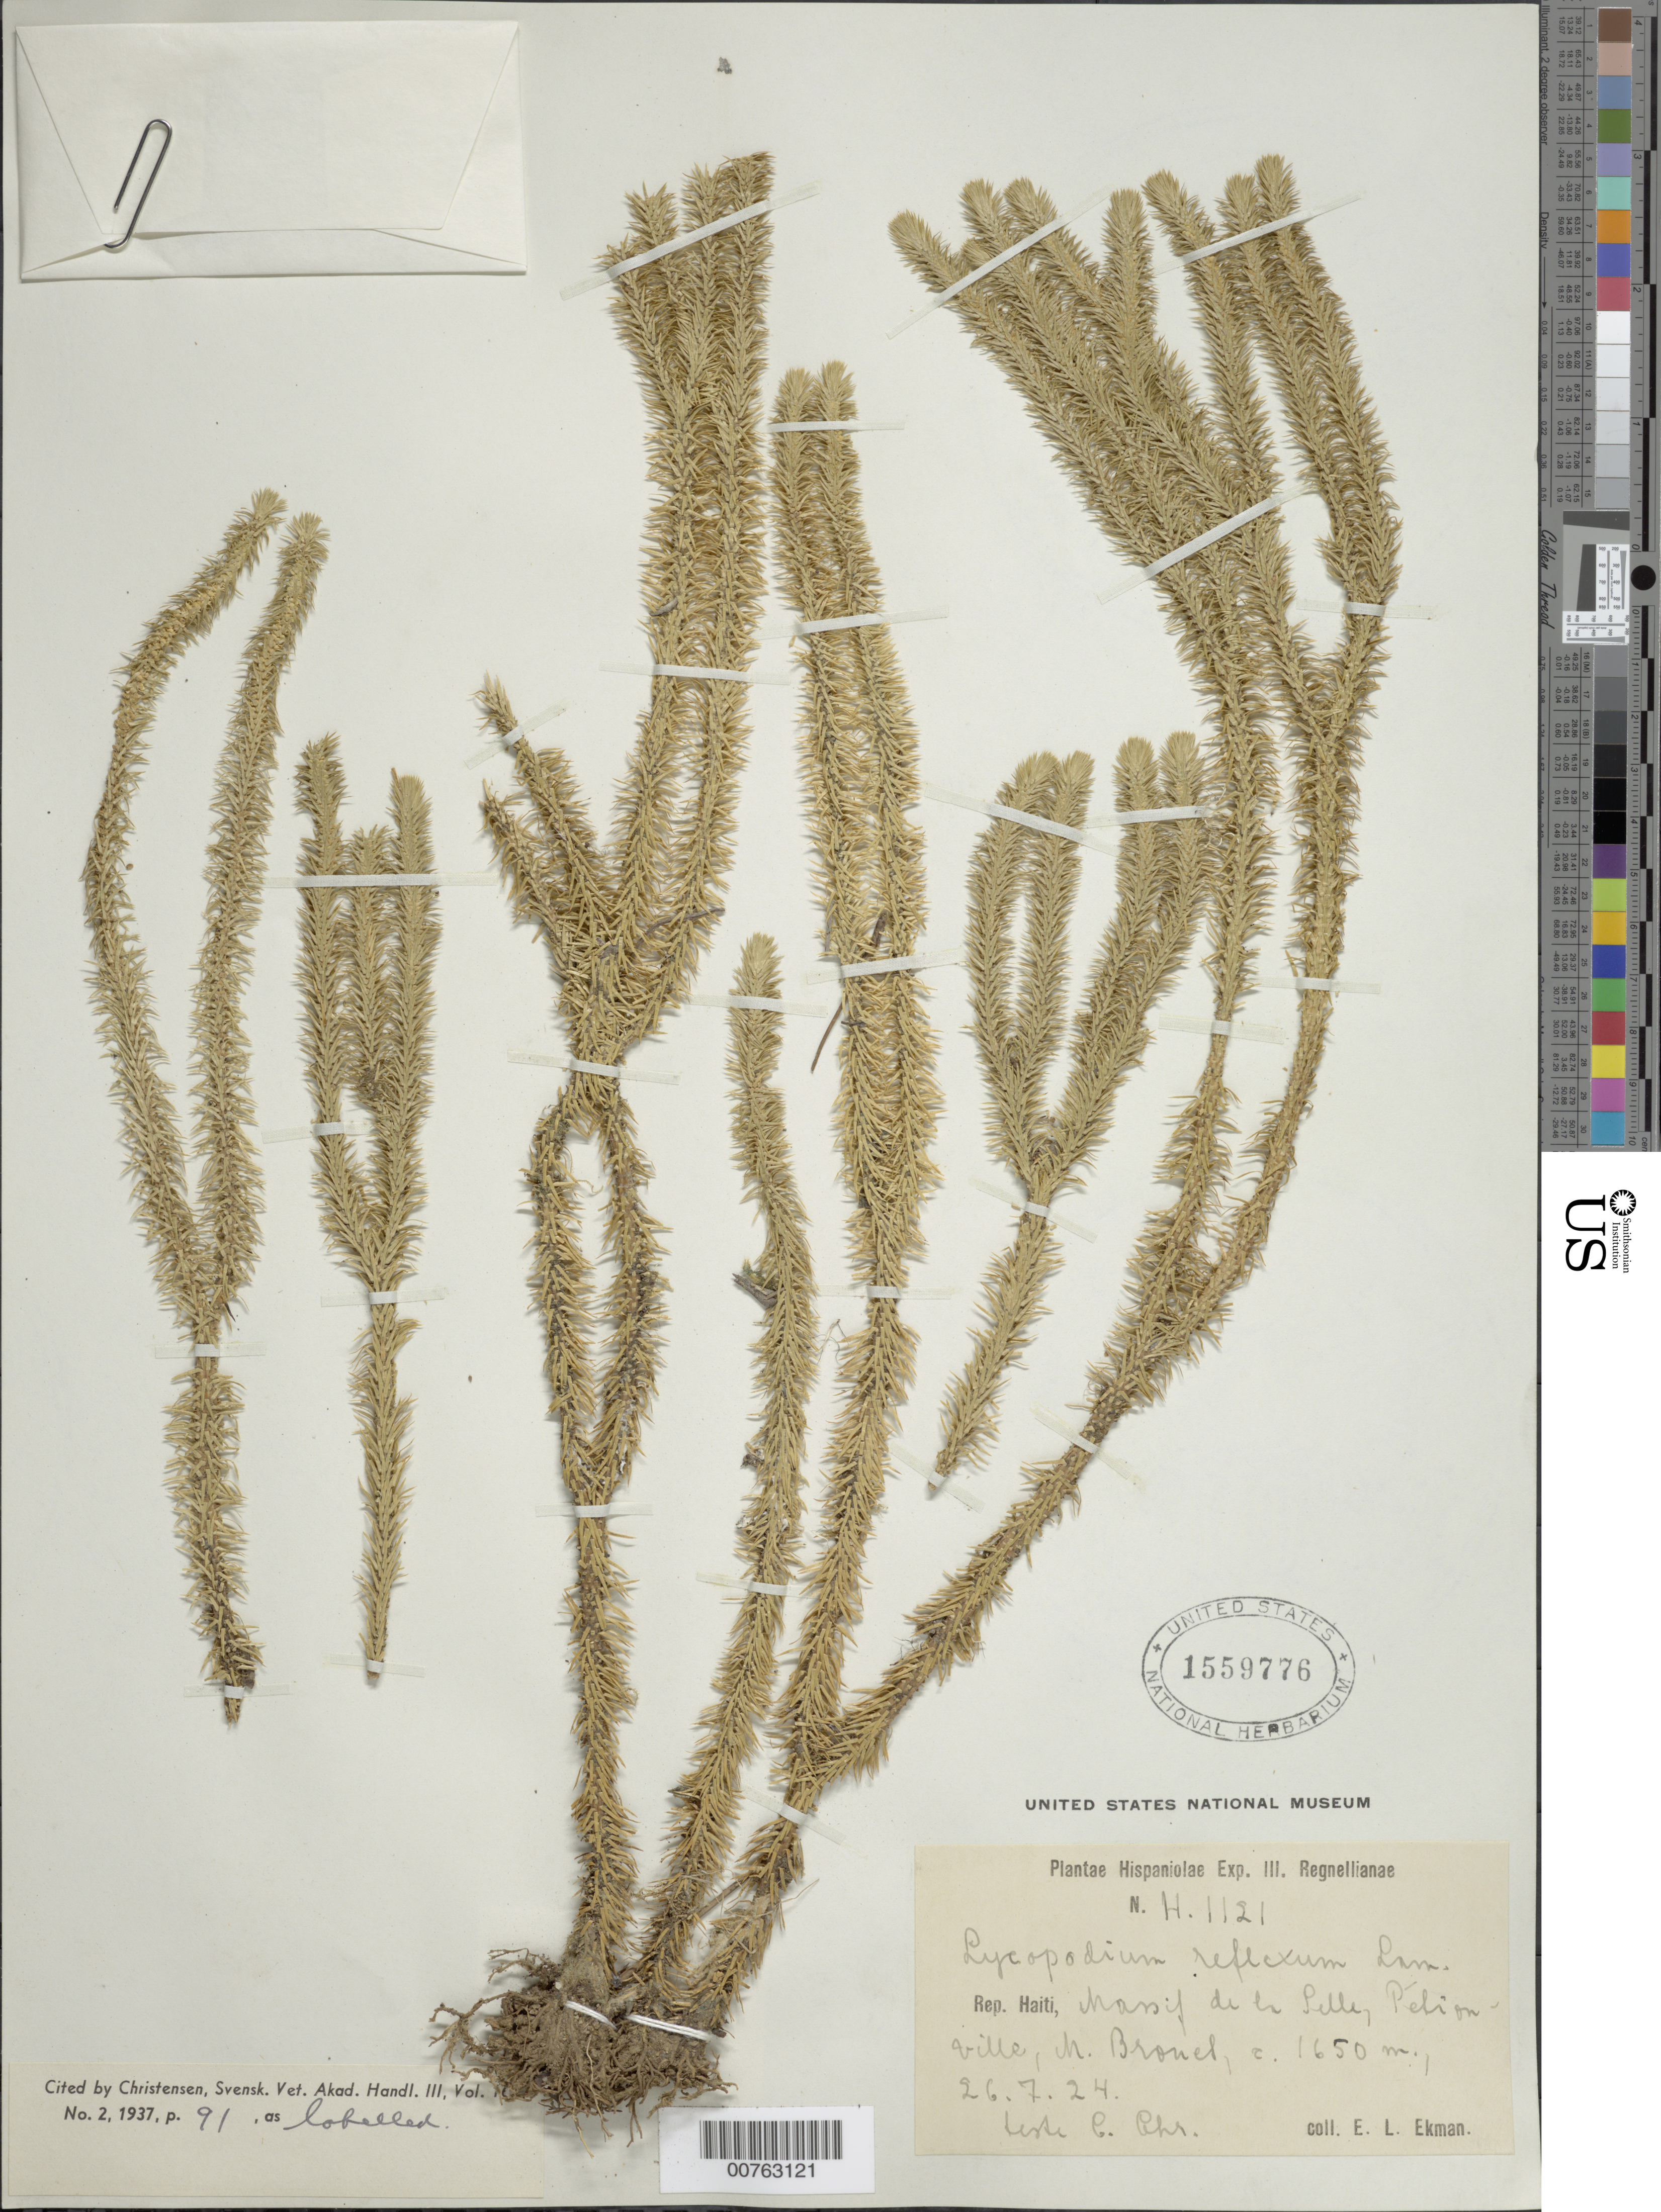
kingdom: Plantae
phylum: Tracheophyta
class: Lycopodiopsida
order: Lycopodiales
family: Lycopodiaceae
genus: Phlegmariurus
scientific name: Phlegmariurus reflexus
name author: (Lam.) B. Øllg.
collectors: E. L. Ekman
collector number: H 1121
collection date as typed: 26 Jul 1924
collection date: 1924-07-26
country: Haiti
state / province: Ouest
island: Hispaniola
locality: Massif de la Selle, Pélion-ville, M Brouel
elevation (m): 1650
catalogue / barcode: US 1559776